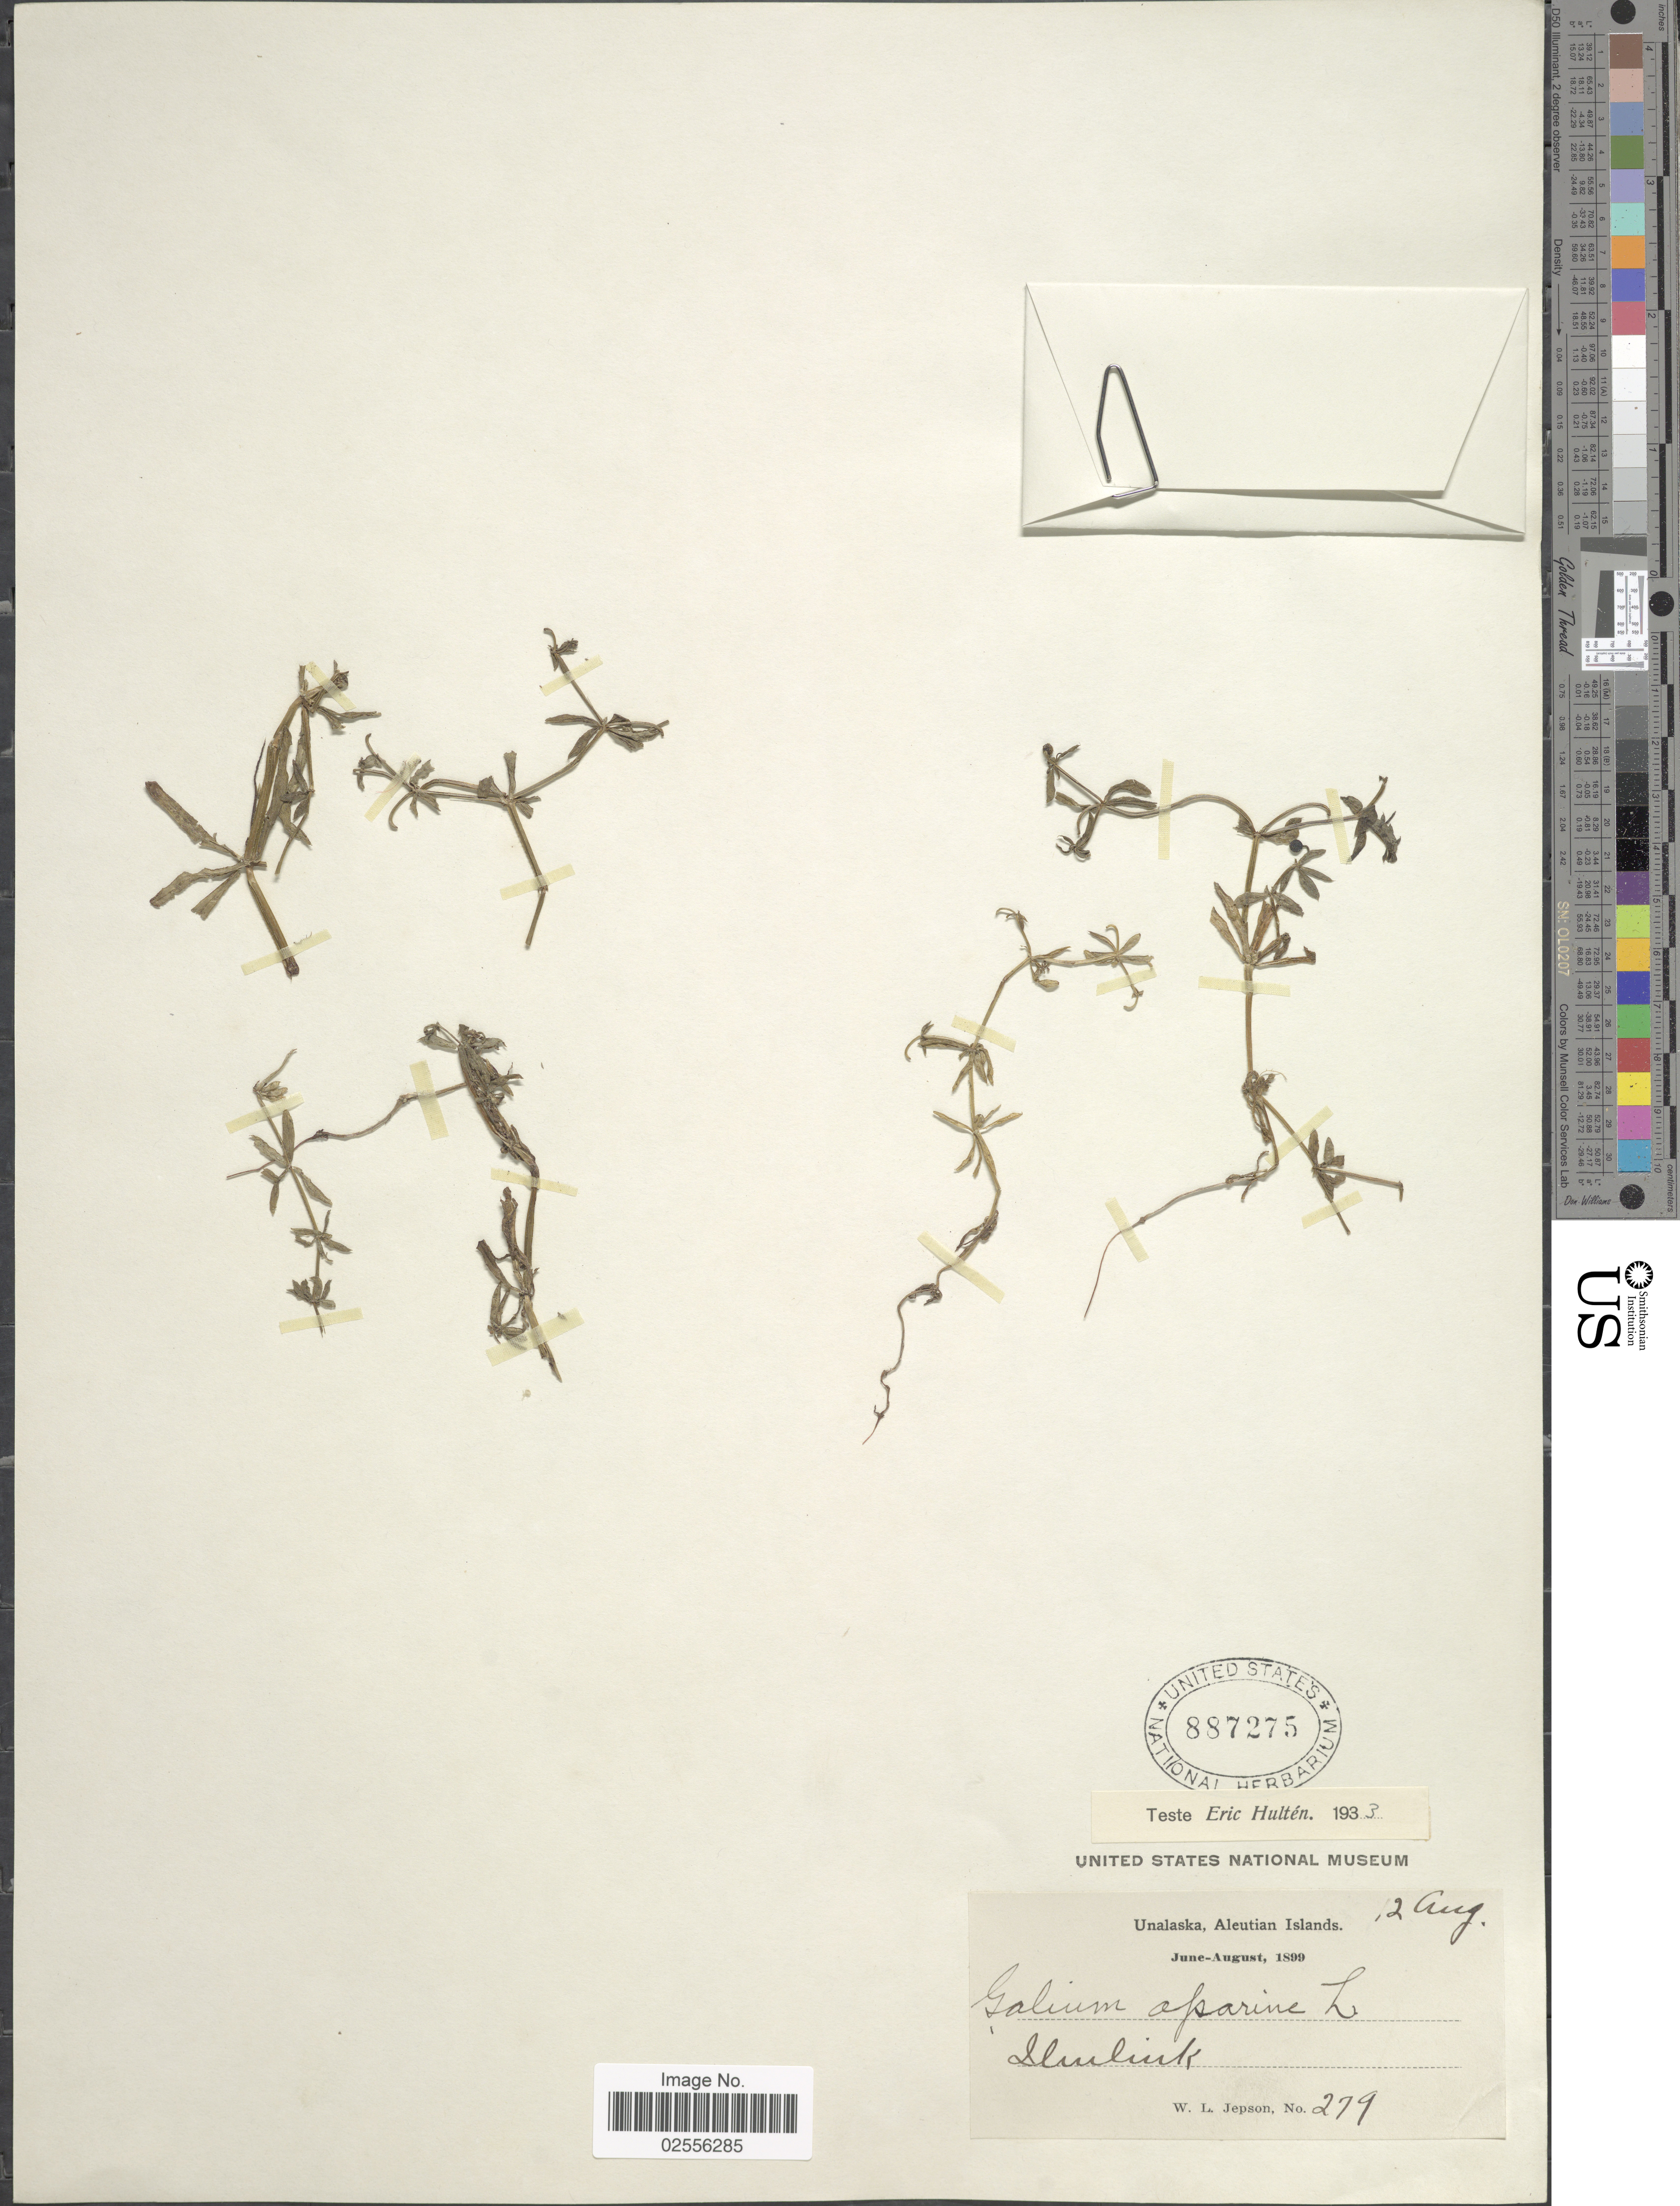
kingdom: Plantae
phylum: Tracheophyta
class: Magnoliopsida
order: Gentianales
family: Rubiaceae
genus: Galium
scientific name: Galium aparine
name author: L.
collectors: W. L. Jepson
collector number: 279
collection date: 1899-08-12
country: United States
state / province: Alaska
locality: Unalaska, Aleutian Islands. Ilmlink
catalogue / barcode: US 887275